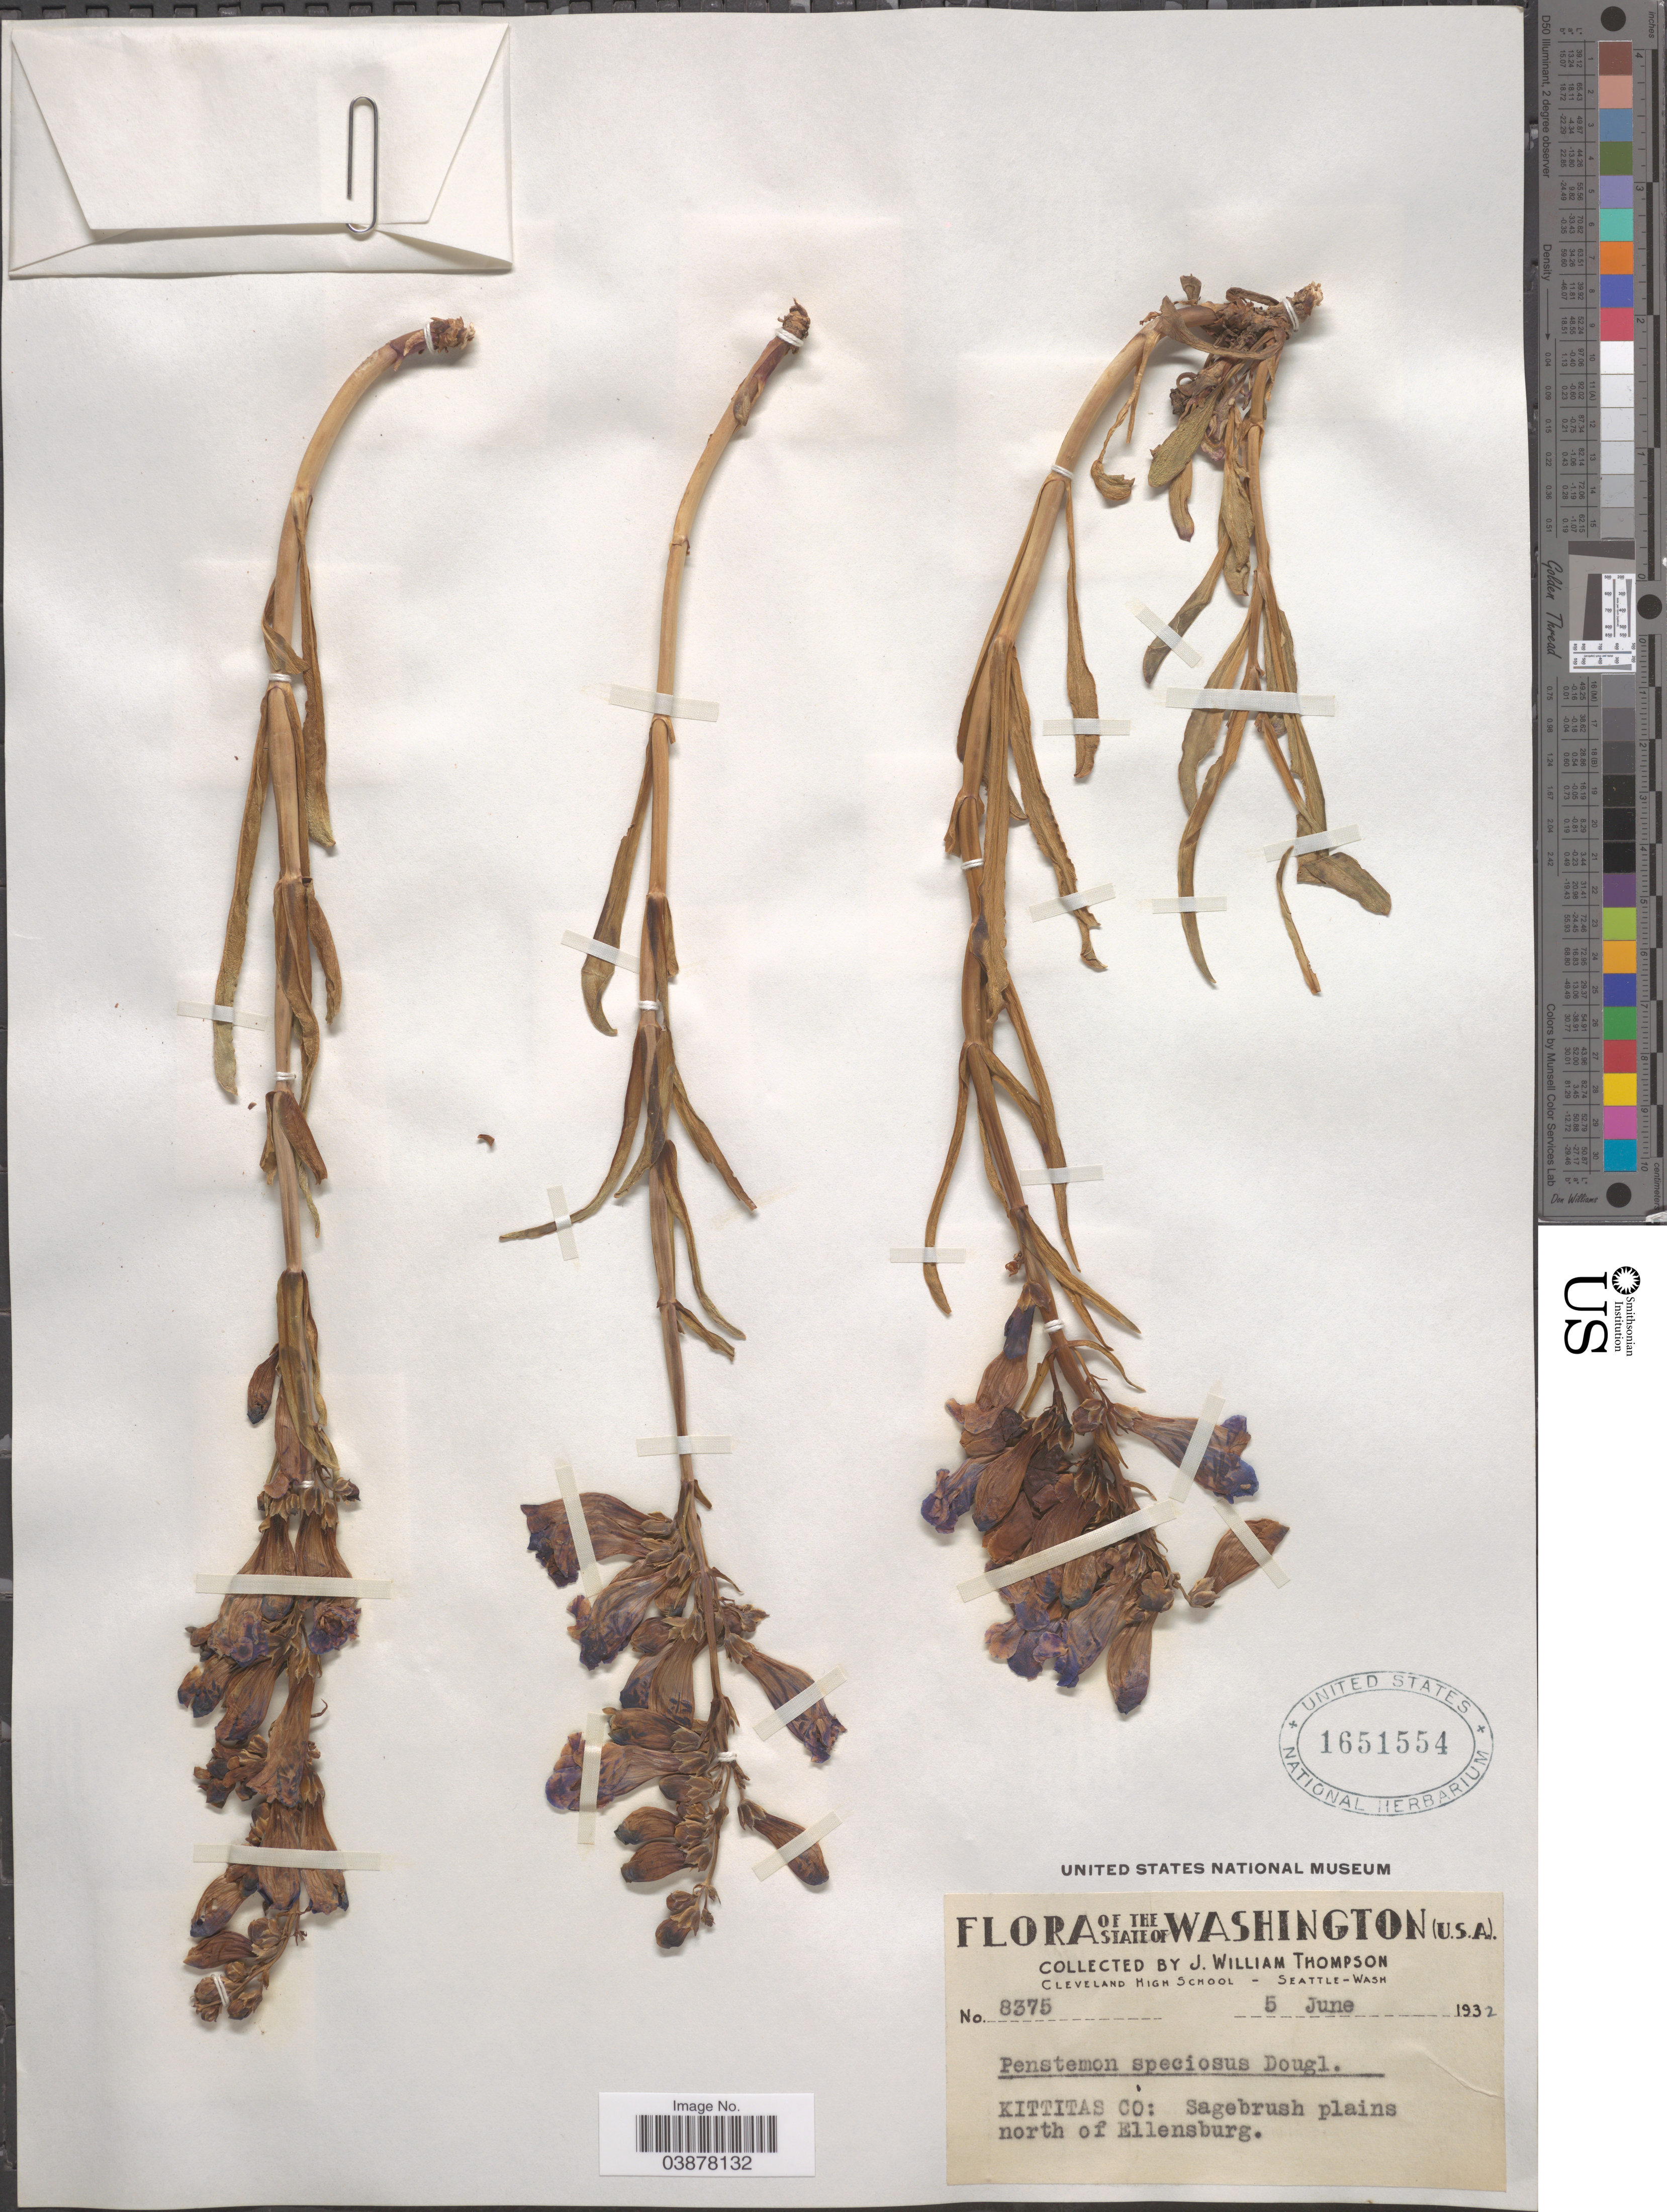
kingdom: Plantae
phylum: Tracheophyta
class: Magnoliopsida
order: Lamiales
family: Plantaginaceae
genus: Penstemon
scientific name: Penstemon speciosus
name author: Douglas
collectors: J. W. Thompson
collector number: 8375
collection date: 1932-06-05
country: United States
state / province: Washington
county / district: Kittitas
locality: Kittitas Co: north of Ellensburg.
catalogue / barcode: US 1651554